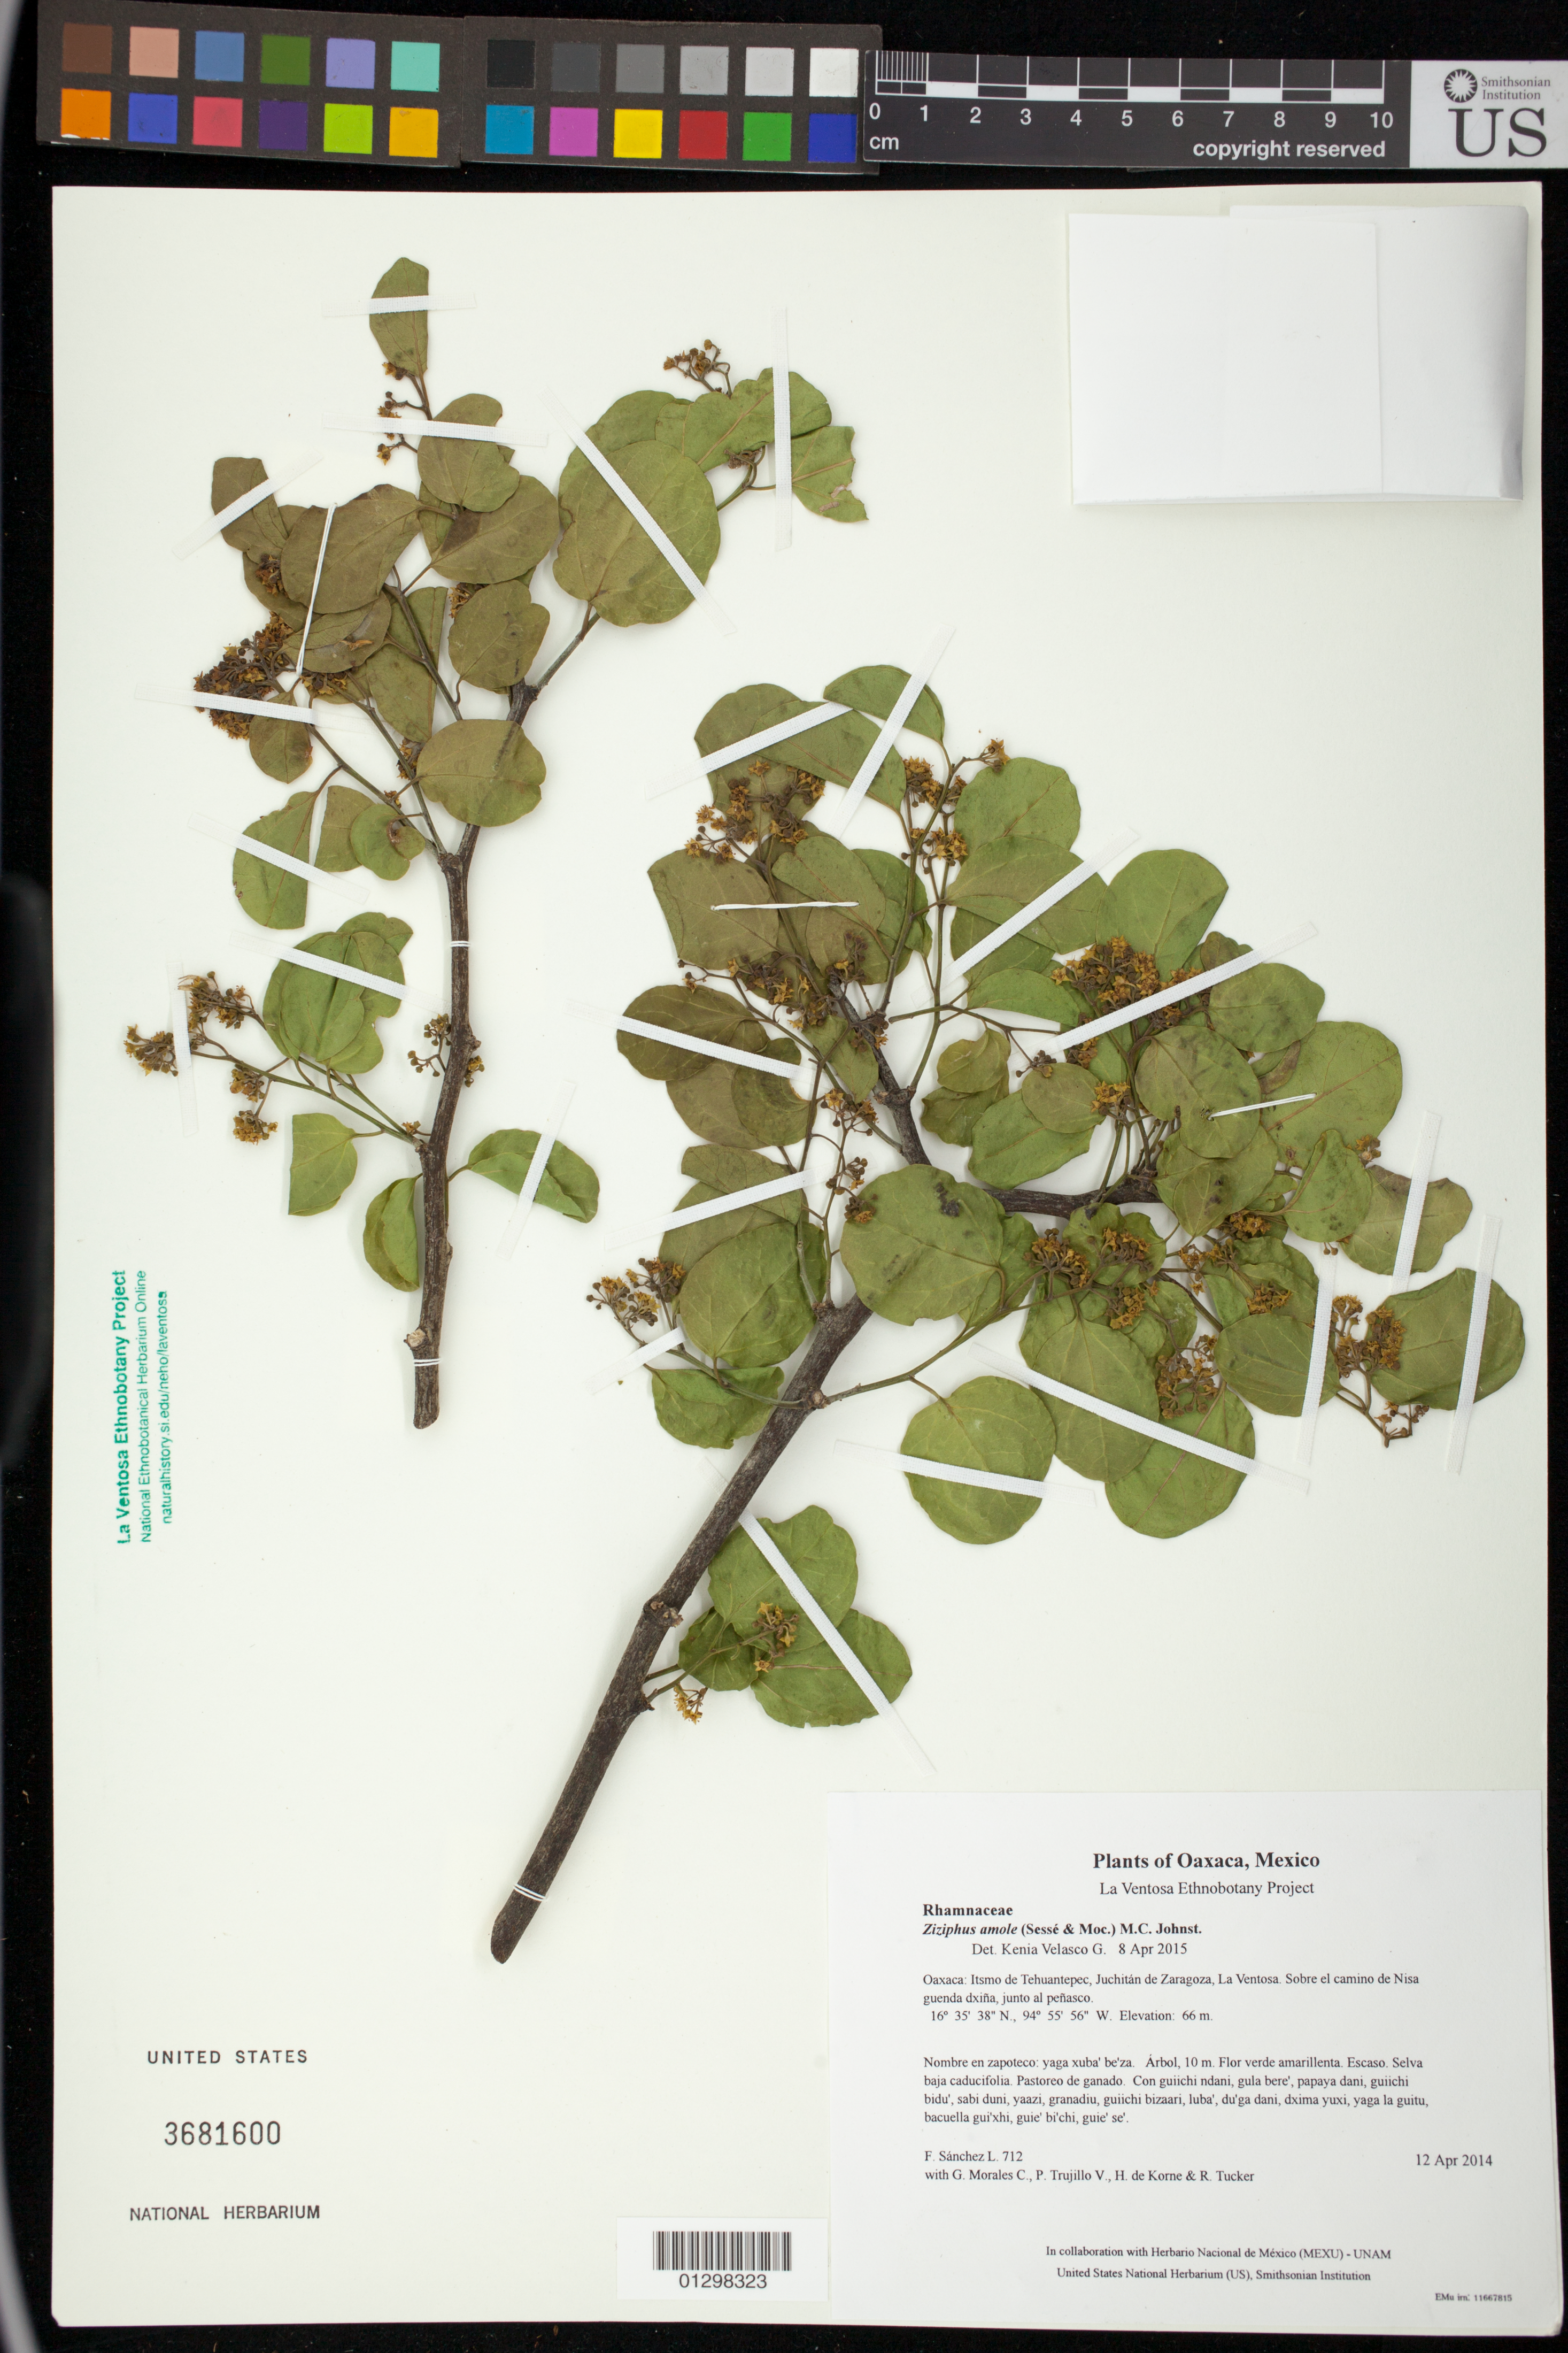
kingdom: Plantae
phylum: Tracheophyta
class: Magnoliopsida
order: Rosales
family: Rhamnaceae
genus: Sarcomphalus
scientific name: Sarcomphalus amole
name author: (Sessé & Moc.) Hauenschild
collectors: F. Sánchez L., G. Morales C., P. Trujillo V., H. de Korne & R. Tucker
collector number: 712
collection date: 2014-04-12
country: Mexico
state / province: Oaxaca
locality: Itsmo de Tehuantepec, Juchitán de Zaragoza, La Ventosa. Sobre el camino de Nisa guenda dxiña, junto al peñasco.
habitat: Selva baja caducifolia. Pastoreo de ganado.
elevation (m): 66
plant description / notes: JEBOT, MEXU, SERO, US; Yaga. 10 m. Guie' naga' naguchi ga. Huaxie'.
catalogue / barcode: US 3681600